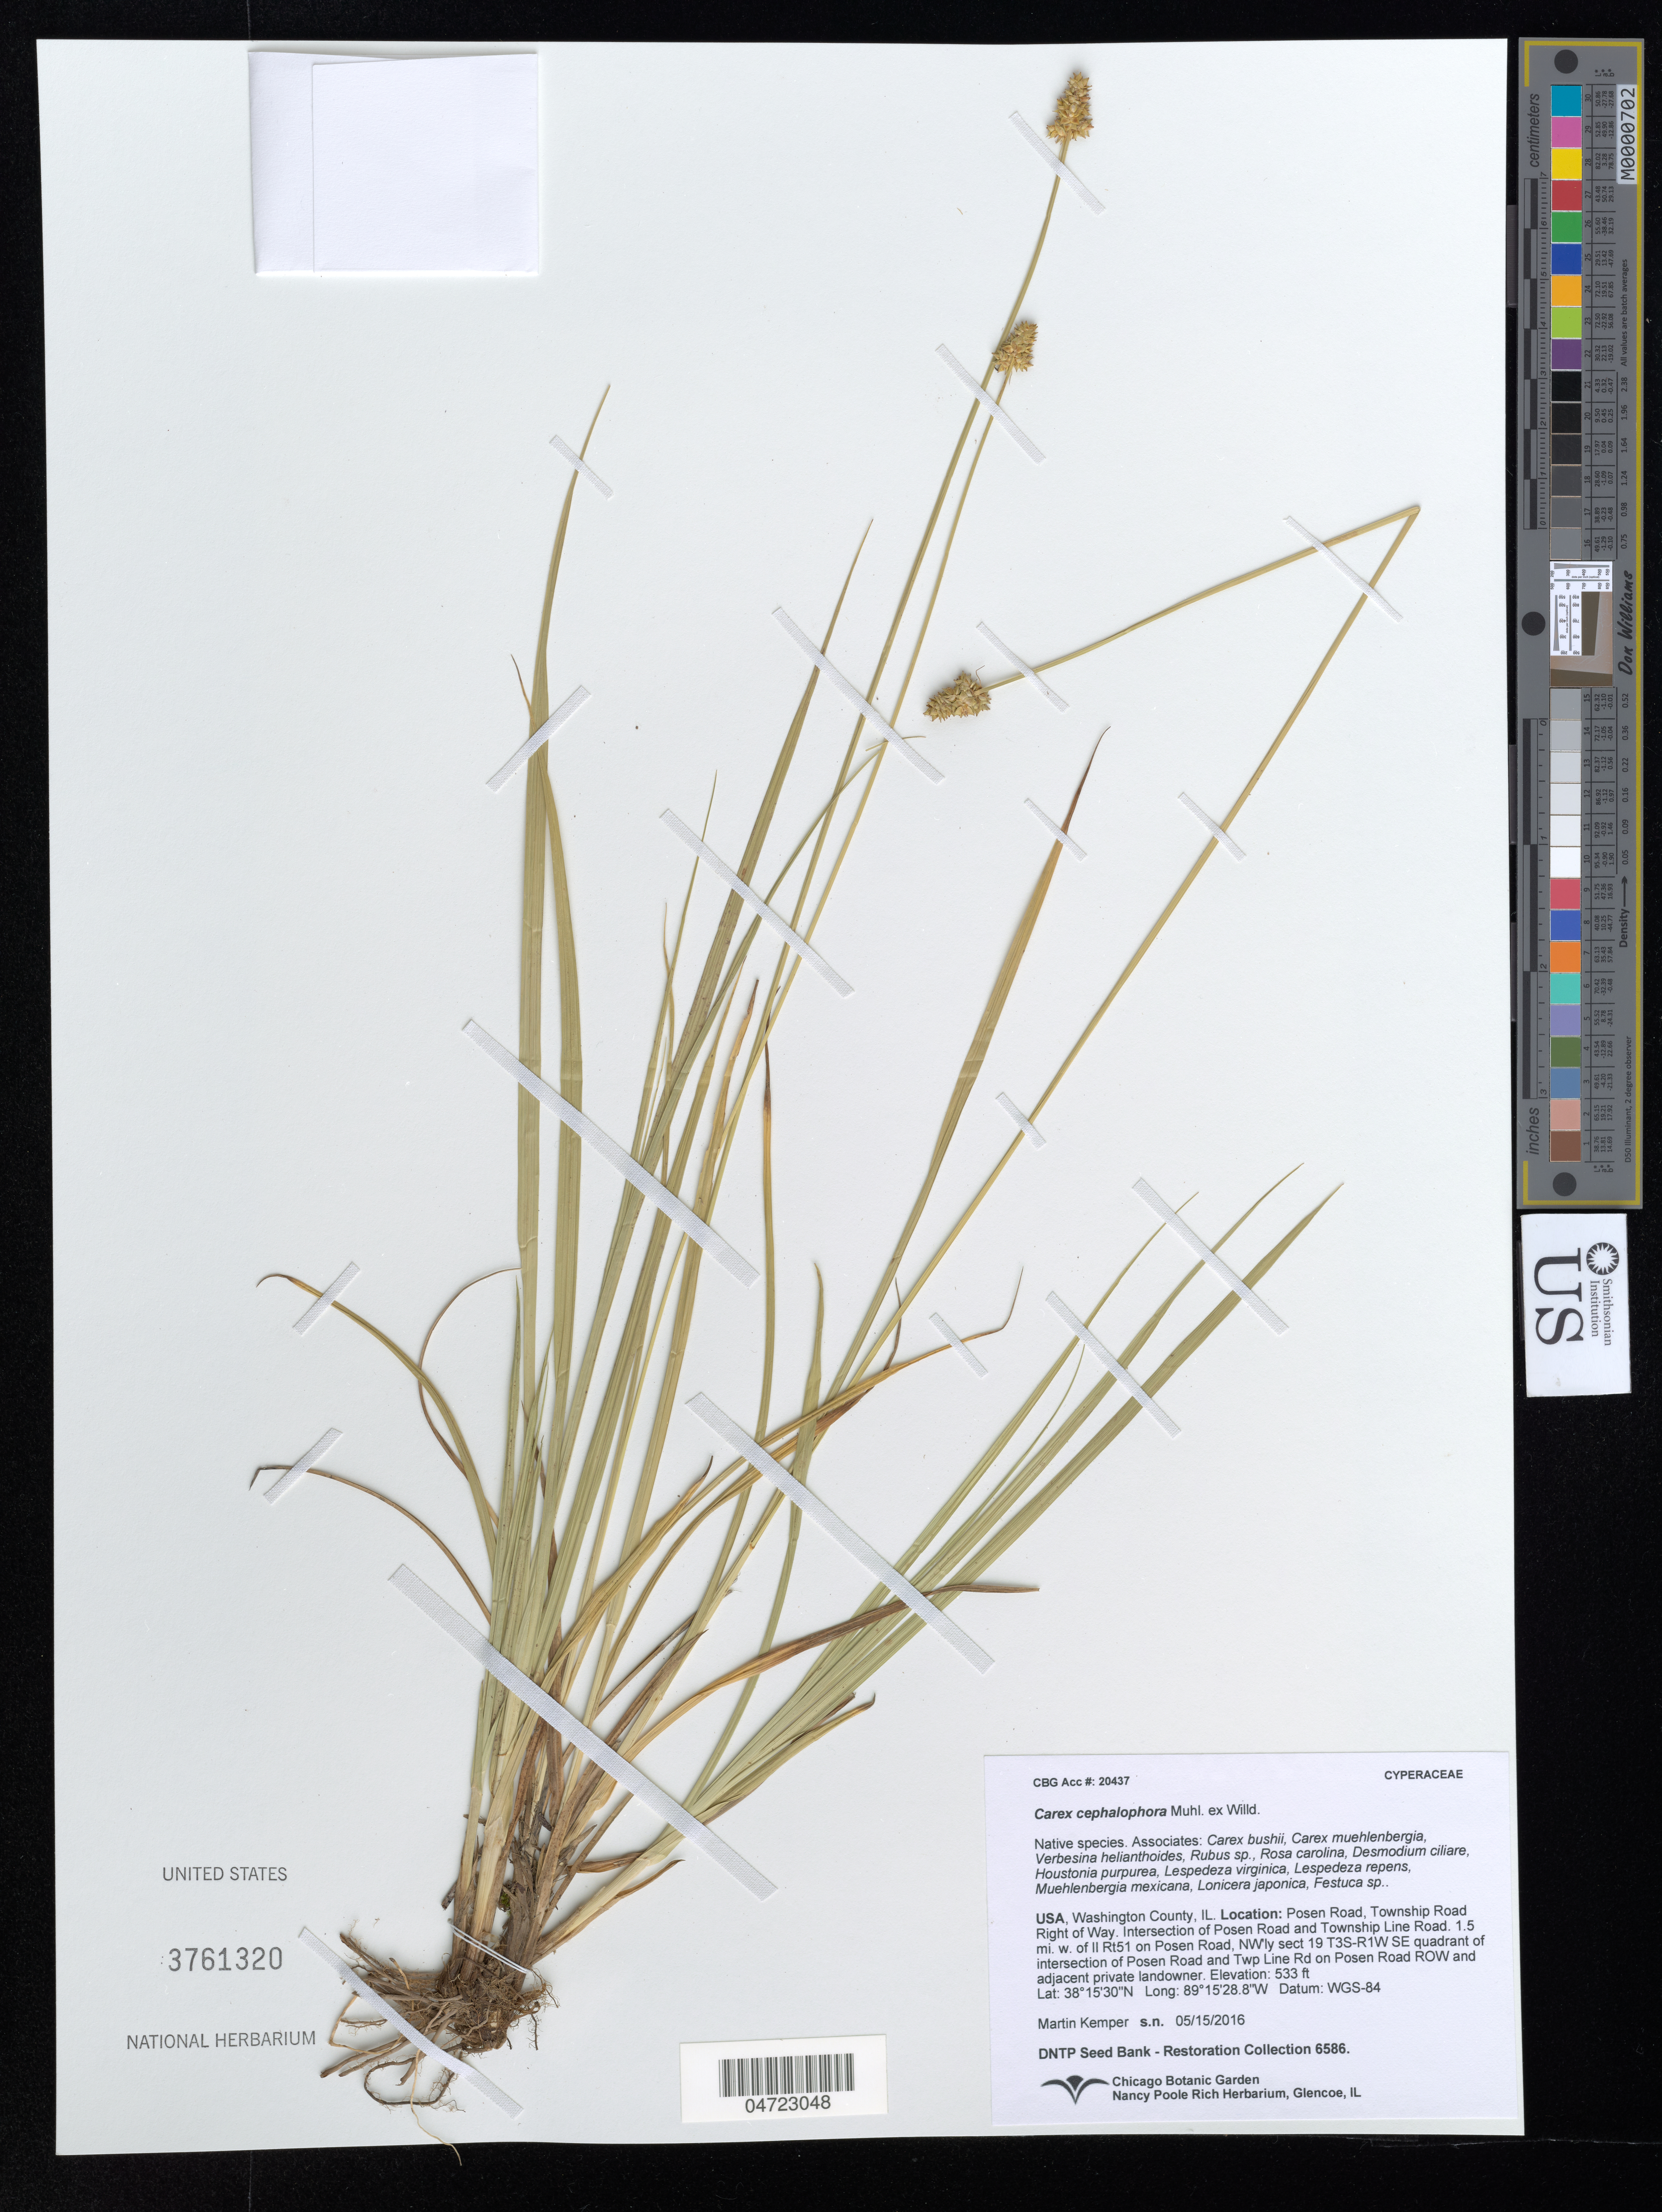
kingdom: Plantae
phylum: Tracheophyta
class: Liliopsida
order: Poales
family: Cyperaceae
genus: Carex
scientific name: Carex cephalophora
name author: Muhl. ex Willd.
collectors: M. Kemper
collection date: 2016-05-15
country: United States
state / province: Illinois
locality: Washington County, IL. Posen Road, Township Road Right of Way. Intersection of Posen Road and Township Line Road. 1.5 mi. w. of II Rt51 on Posen Road, NW'ly sect 19 T3S-R1W SE quadrant of intersection of Posen Road and Twp Line Rd on Posen Road ROW and adjacent private landowner.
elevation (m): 162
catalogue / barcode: US 3761320